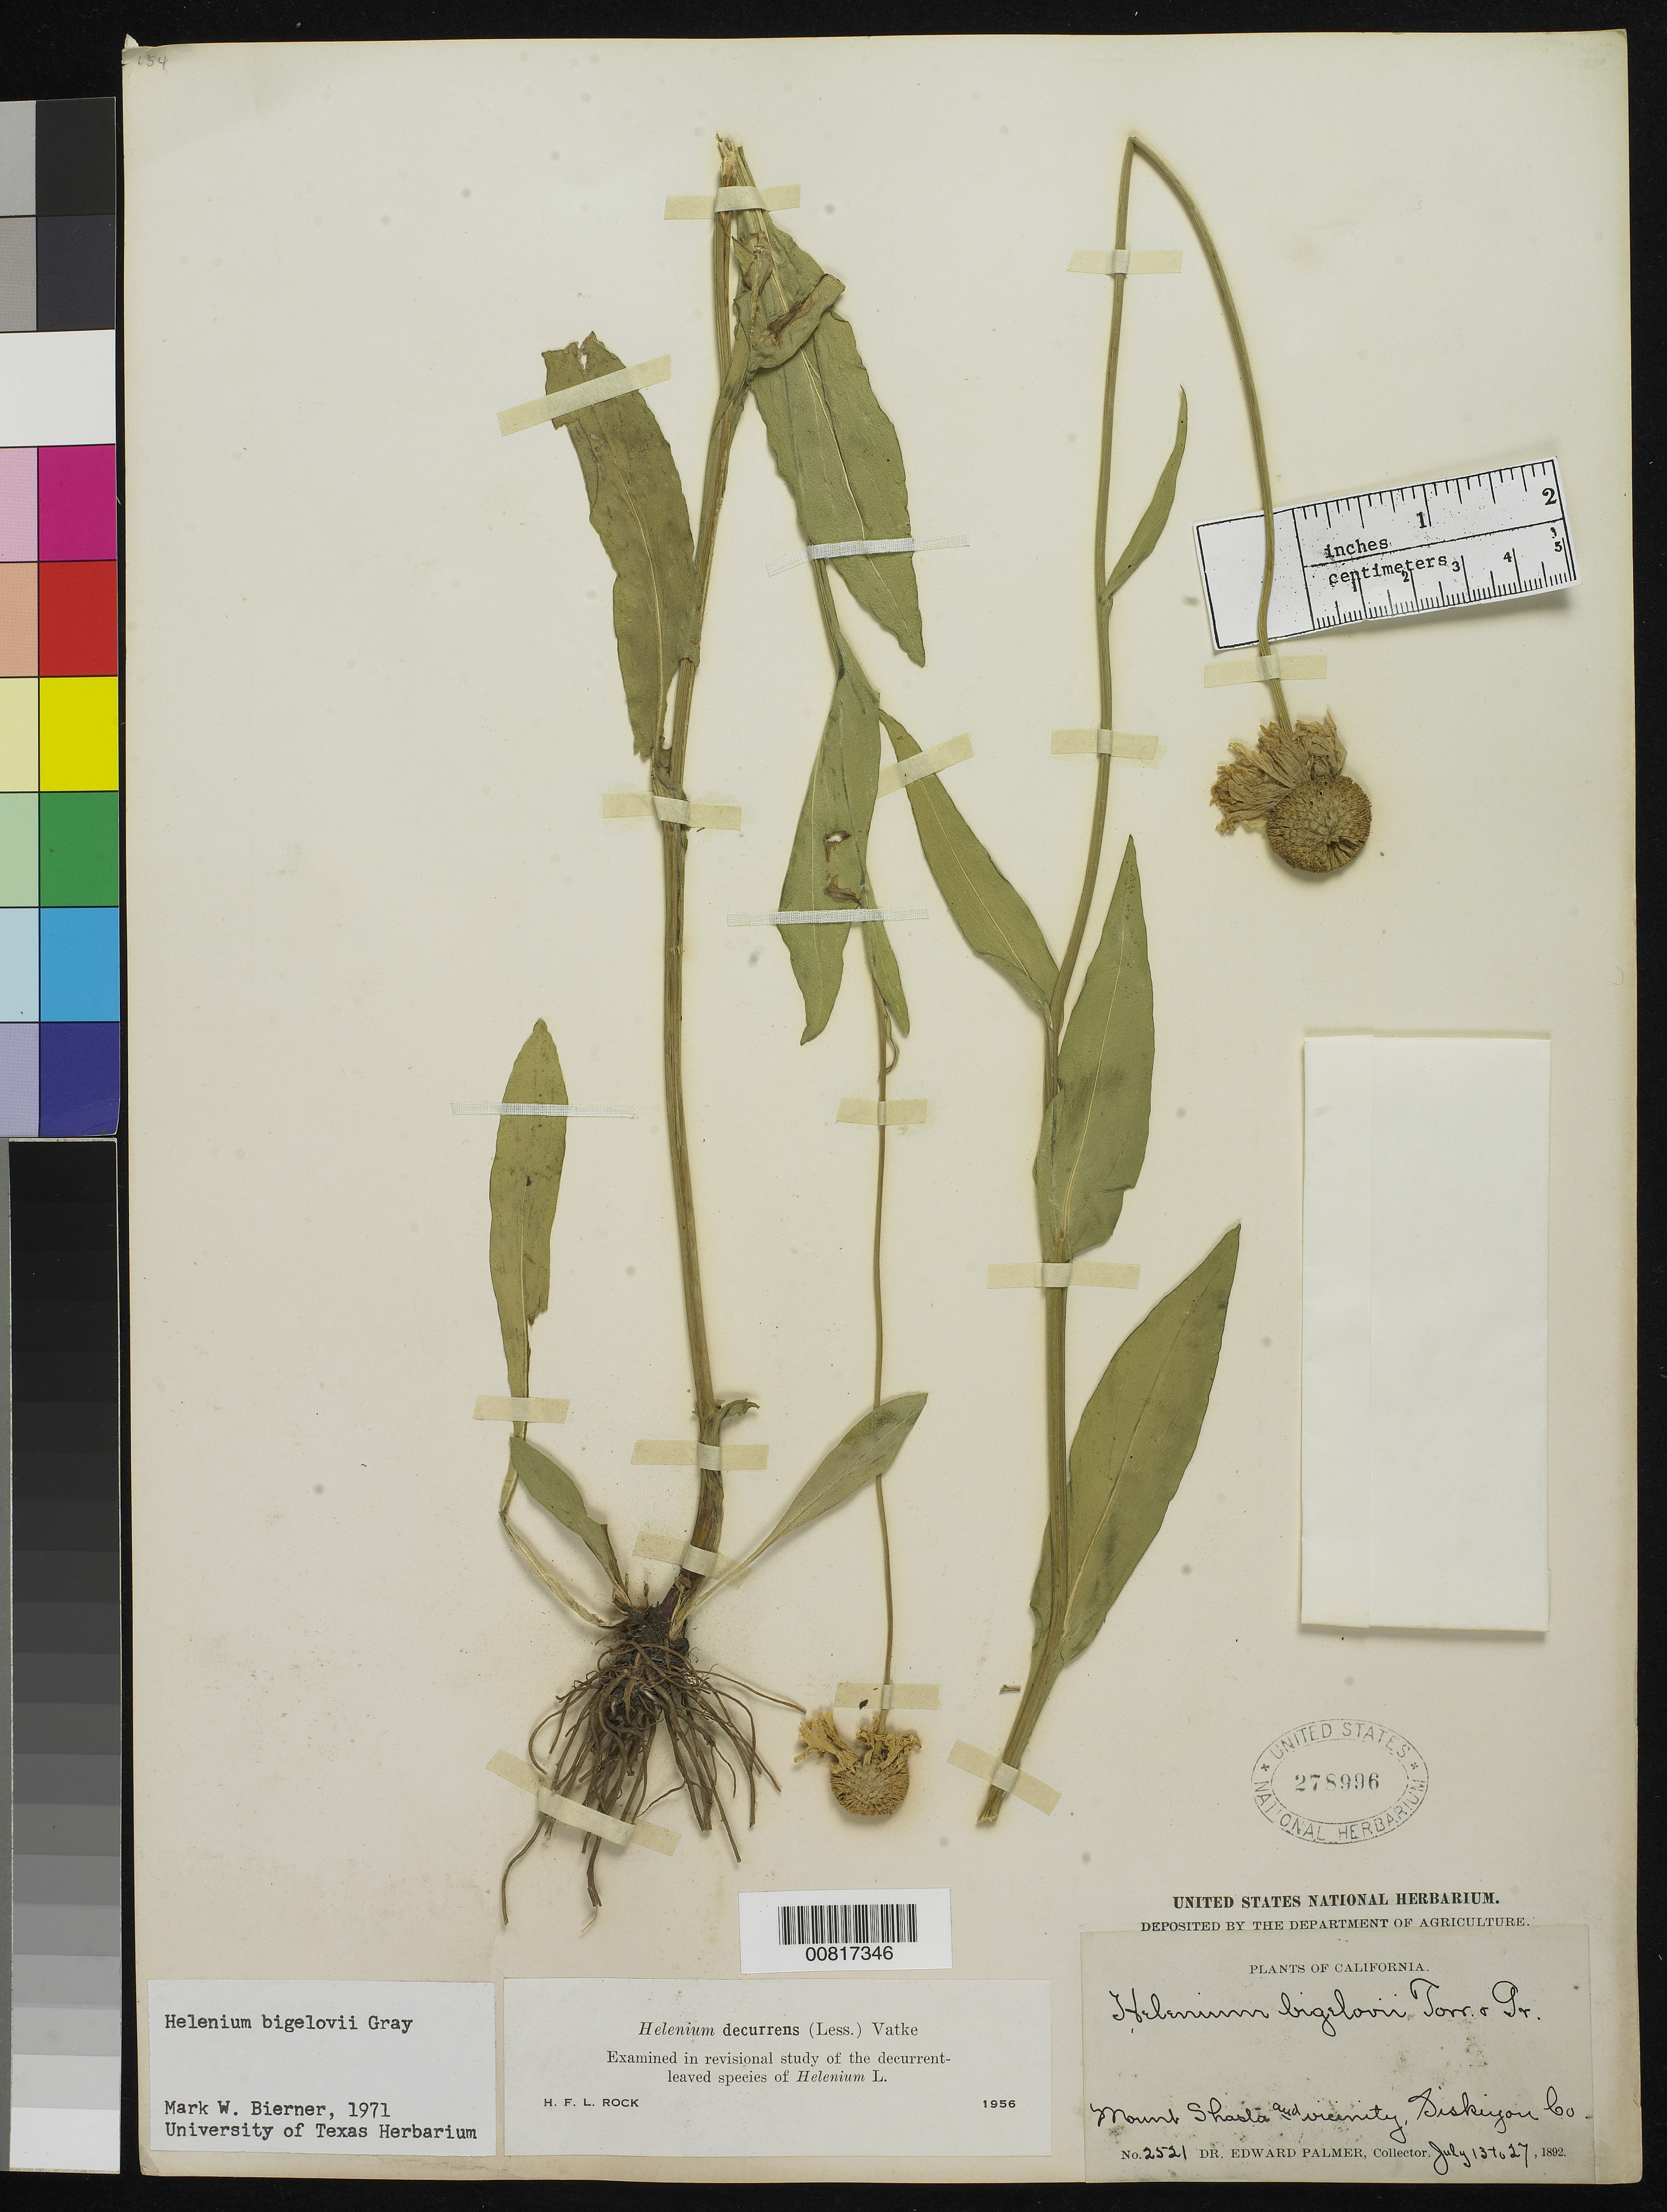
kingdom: Plantae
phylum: Tracheophyta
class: Magnoliopsida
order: Asterales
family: Asteraceae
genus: Helenium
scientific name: Helenium bigelovii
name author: A. Gray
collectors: E. Palmer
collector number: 2521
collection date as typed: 13 Jul 1892 to 27 Jul 1892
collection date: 1892-07-13/1892-07-27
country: United States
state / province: California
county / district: Siskiyou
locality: Mount Shasta and vicinity, Siskiyou County, California.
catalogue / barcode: US 278996